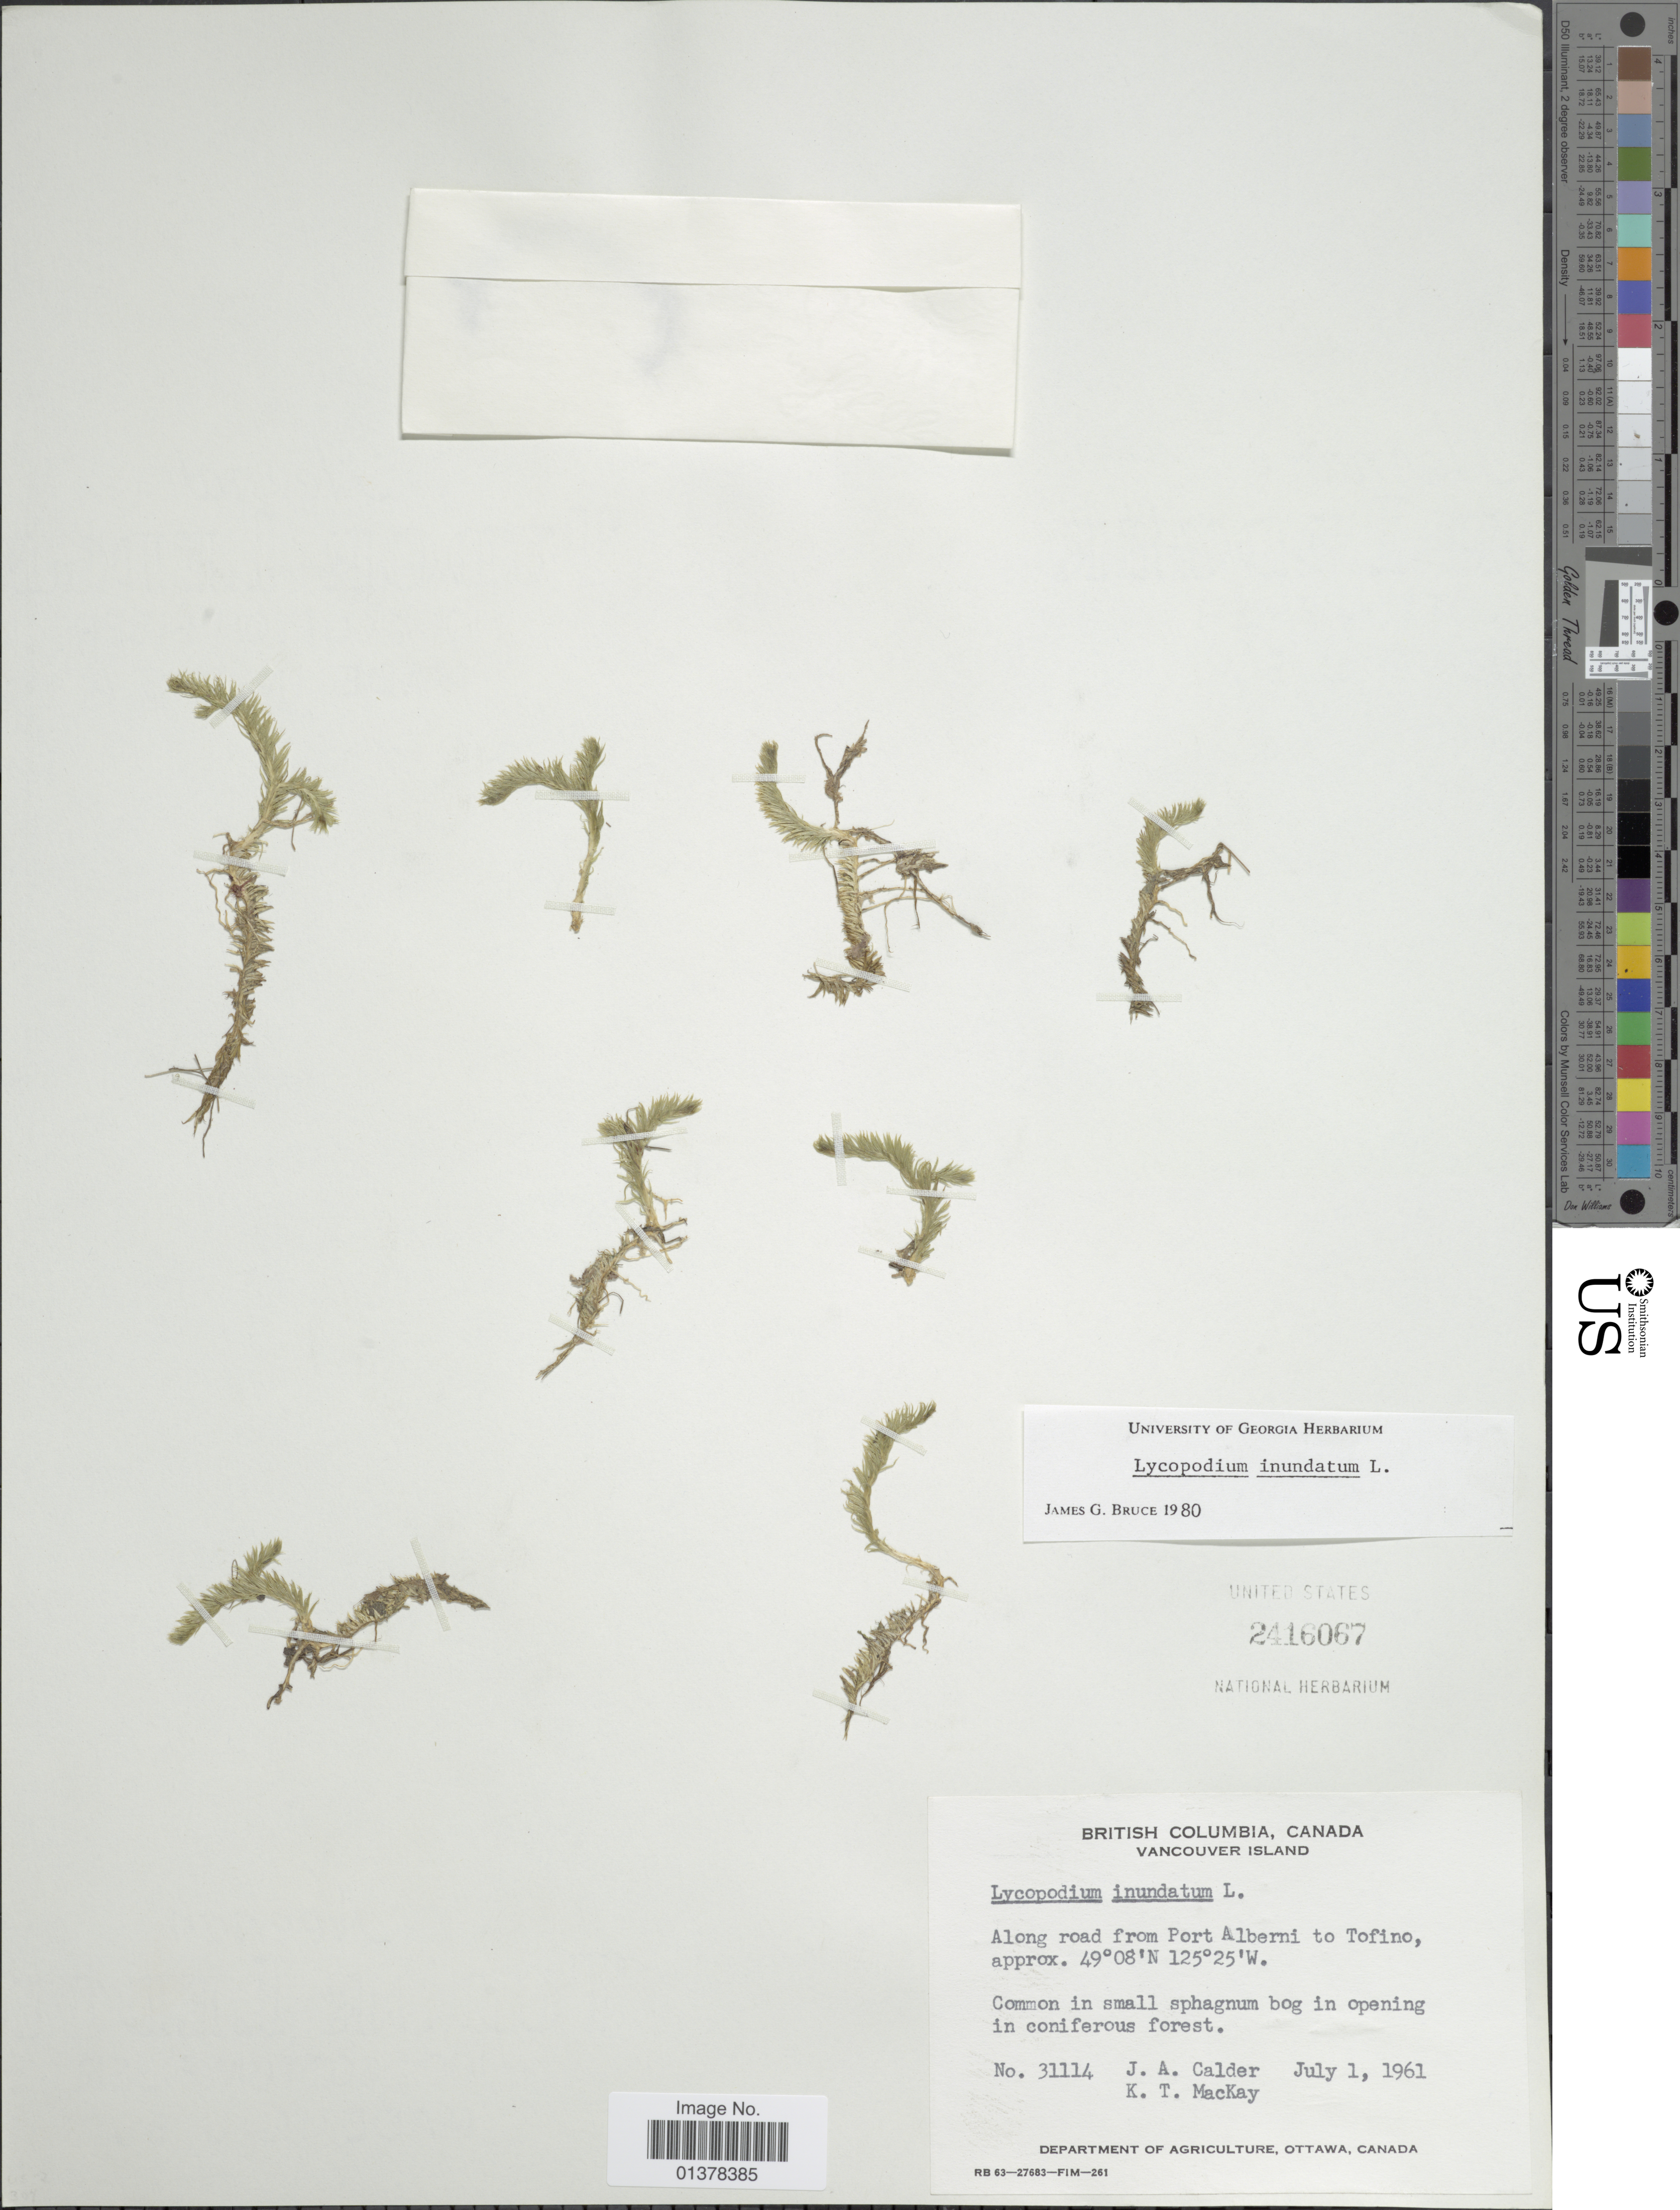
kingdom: Plantae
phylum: Tracheophyta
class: Lycopodiopsida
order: Lycopodiales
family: Lycopodiaceae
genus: Lycopodiella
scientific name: Lycopodiella inundata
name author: (L.) Holub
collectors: J. A. Calder & K. T. Mackay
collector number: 31114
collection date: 1961-07-01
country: Canada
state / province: British Columbia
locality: Along road from Port Alberni to Tofino,Vancouver Island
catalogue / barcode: US 2416067